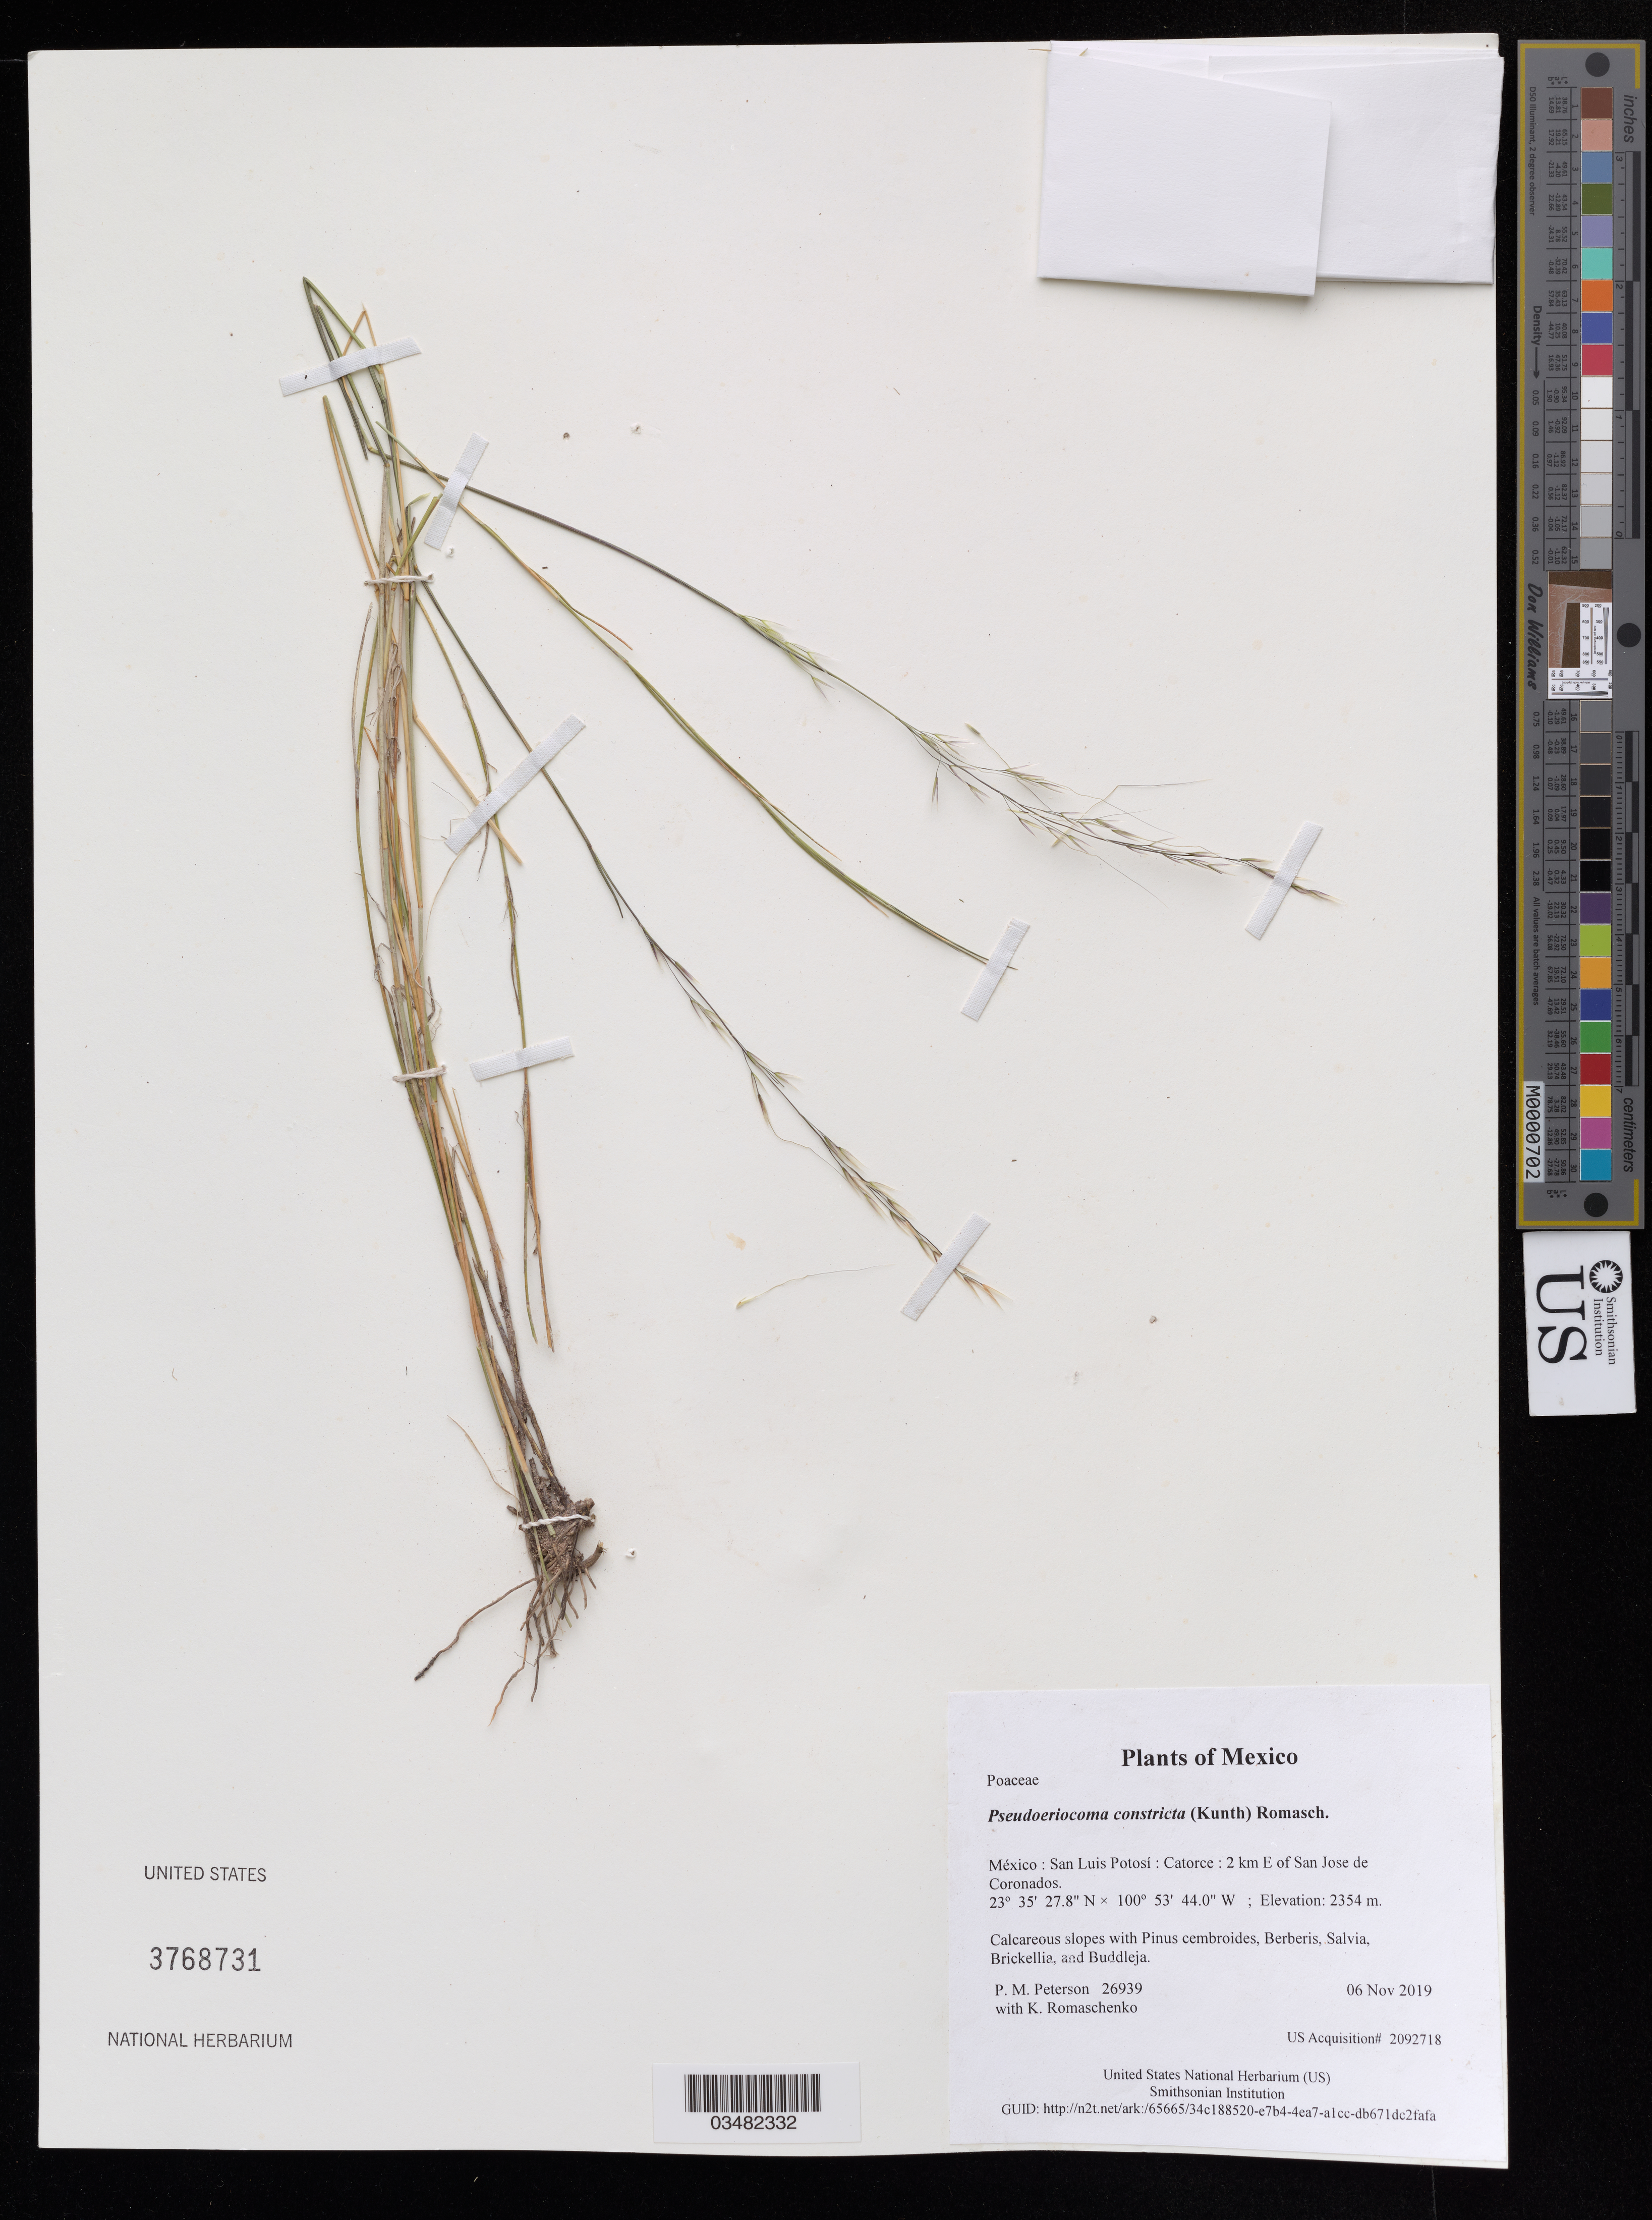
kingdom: Plantae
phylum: Tracheophyta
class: Liliopsida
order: Poales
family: Poaceae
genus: Pseudoeriocoma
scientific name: Pseudoeriocoma constricta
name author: (Kunth) Romasch.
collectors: P. M. Peterson & K. Romaschenko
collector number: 26939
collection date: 2019-11-06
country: México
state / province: San Luis Potosí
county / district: Catorce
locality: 2 km E of San Jose de Coronados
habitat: Calcareous slopes with Pinus cembroides, Berberis, Salvia, Brickellia, and Buddleja.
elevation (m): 2354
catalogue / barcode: US 3768731